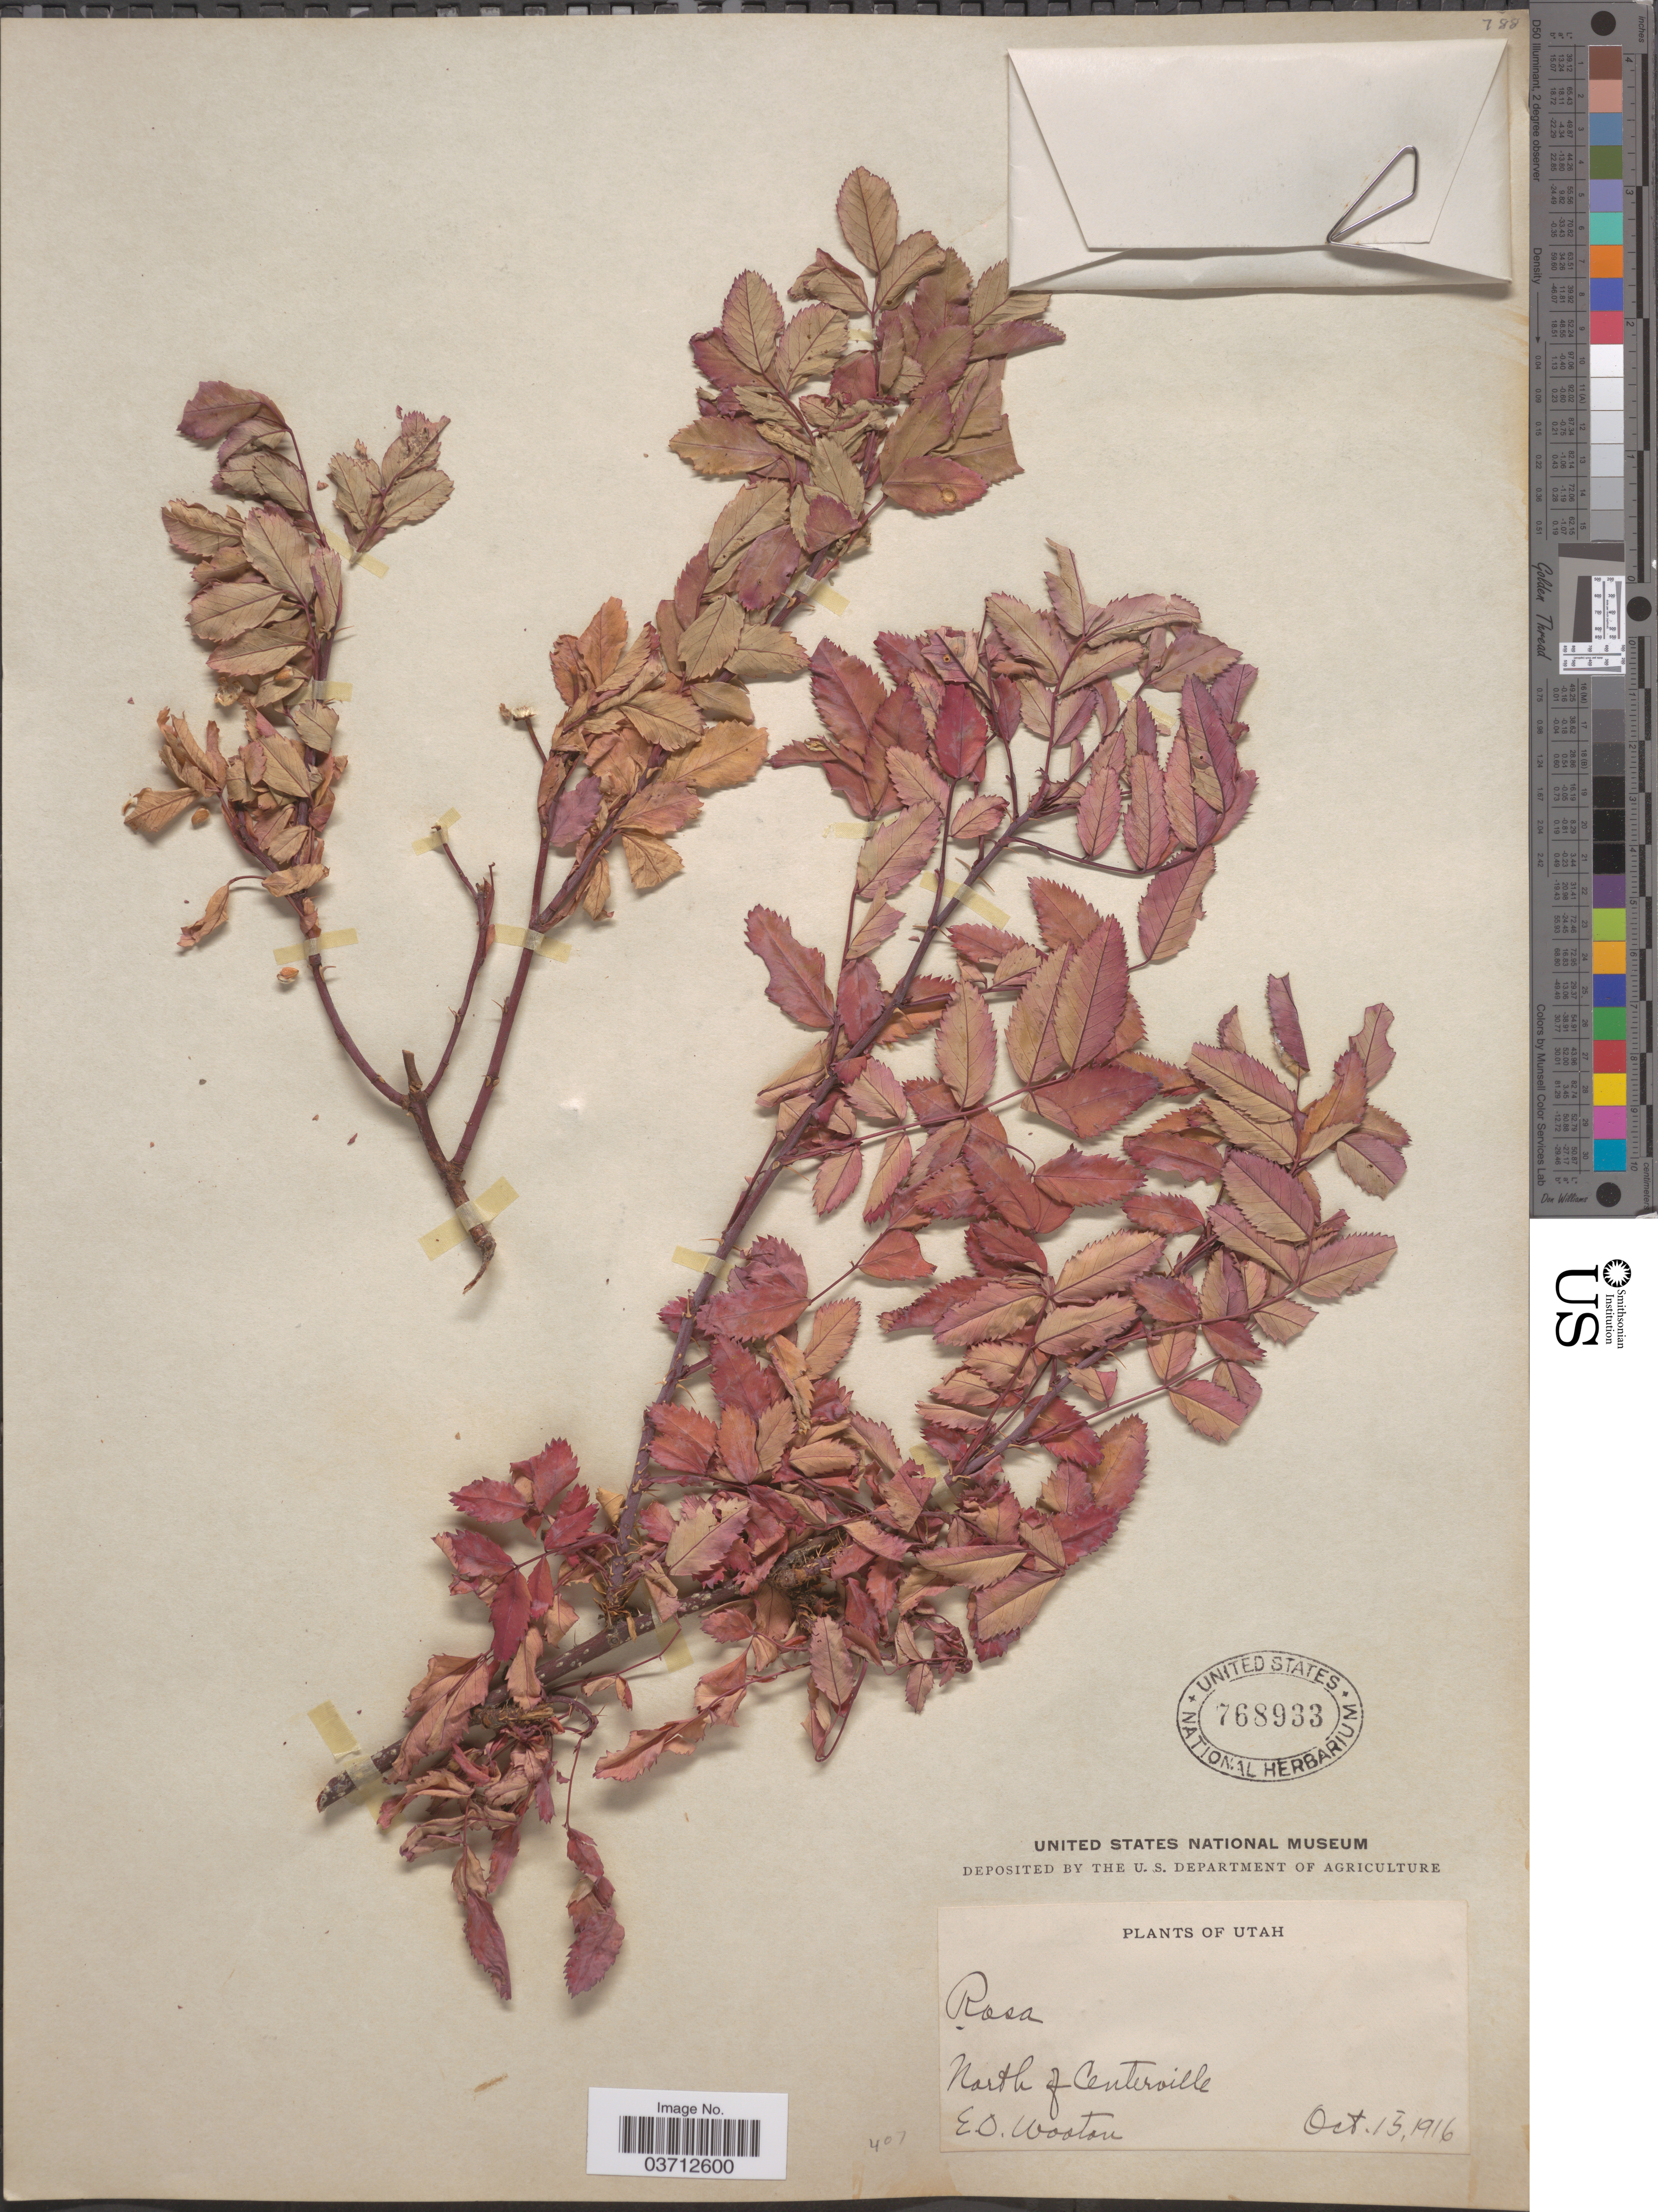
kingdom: Plantae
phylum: Tracheophyta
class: Magnoliopsida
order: Rosales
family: Rosaceae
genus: Rosa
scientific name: Rosa sp.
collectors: E. O. Wooton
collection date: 1916-10-13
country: United States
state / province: Utah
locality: North of Centerville.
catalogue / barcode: US 768933